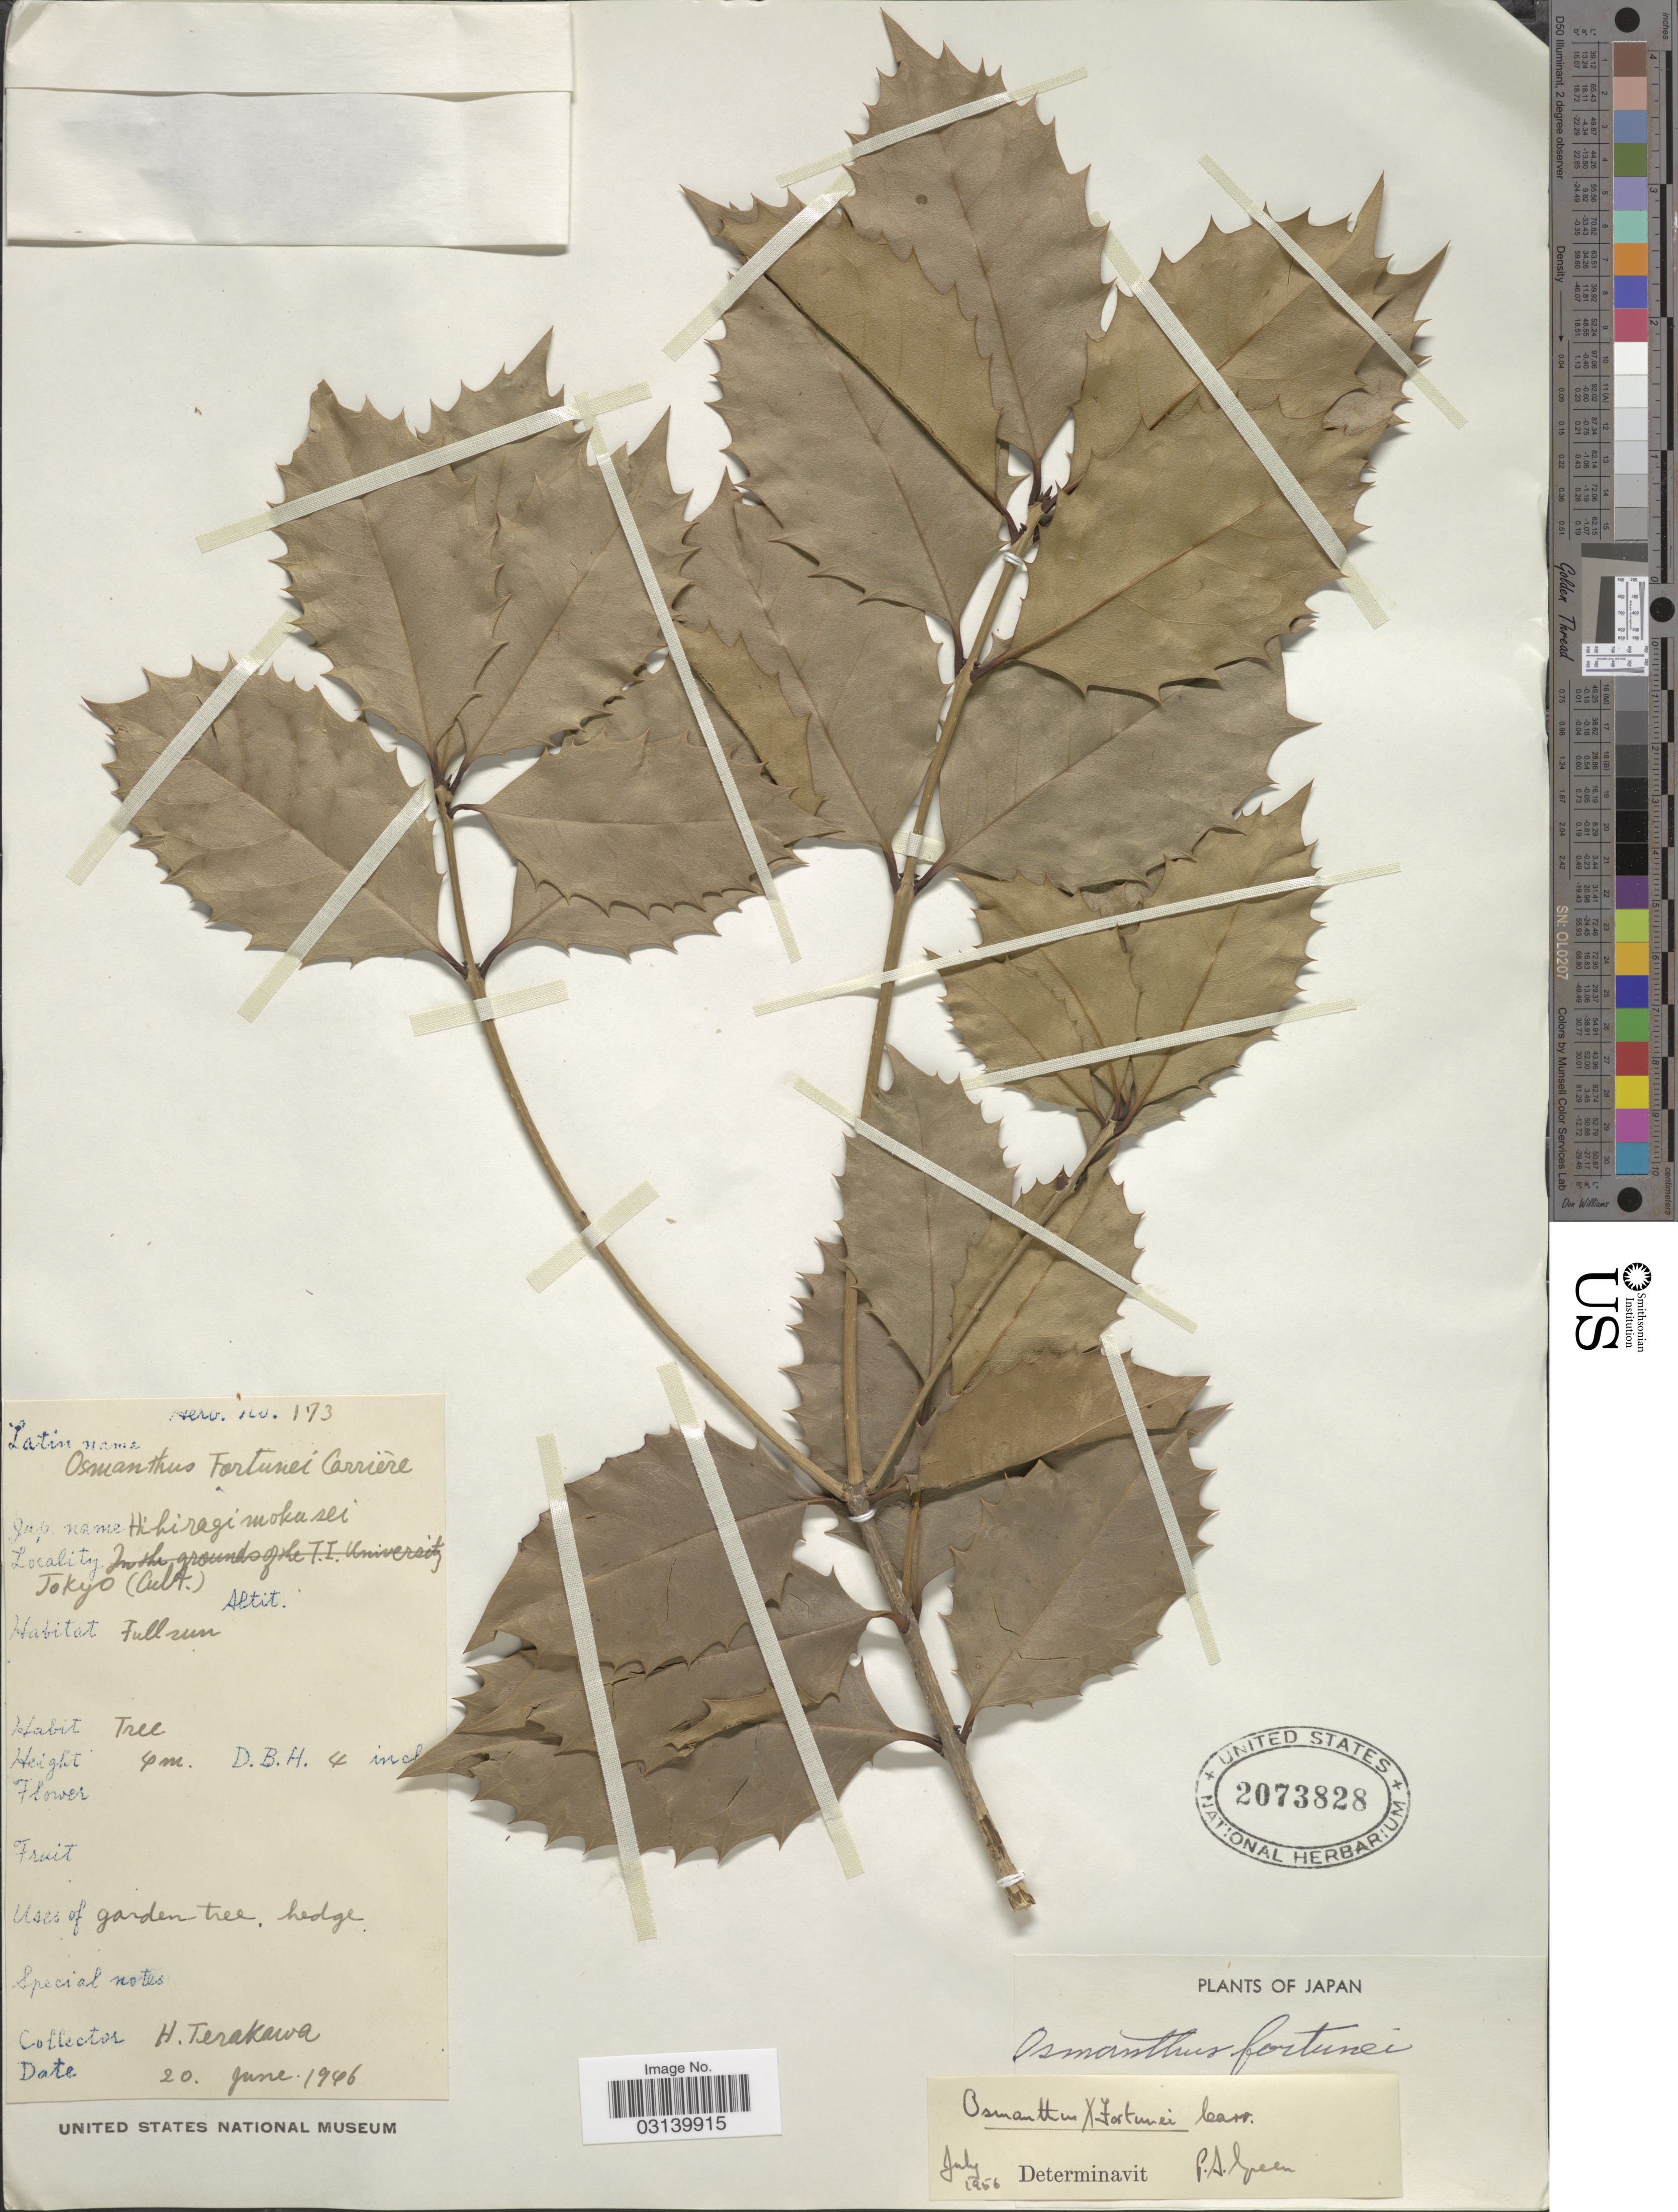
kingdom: Plantae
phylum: Tracheophyta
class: Magnoliopsida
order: Lamiales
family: Oleaceae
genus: Osmanthus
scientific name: Osmanthus x fortunei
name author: Carrière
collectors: H. Terakawa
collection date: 1946-06-20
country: Japan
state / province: Tokyo, Federal City of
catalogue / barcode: US 2073828